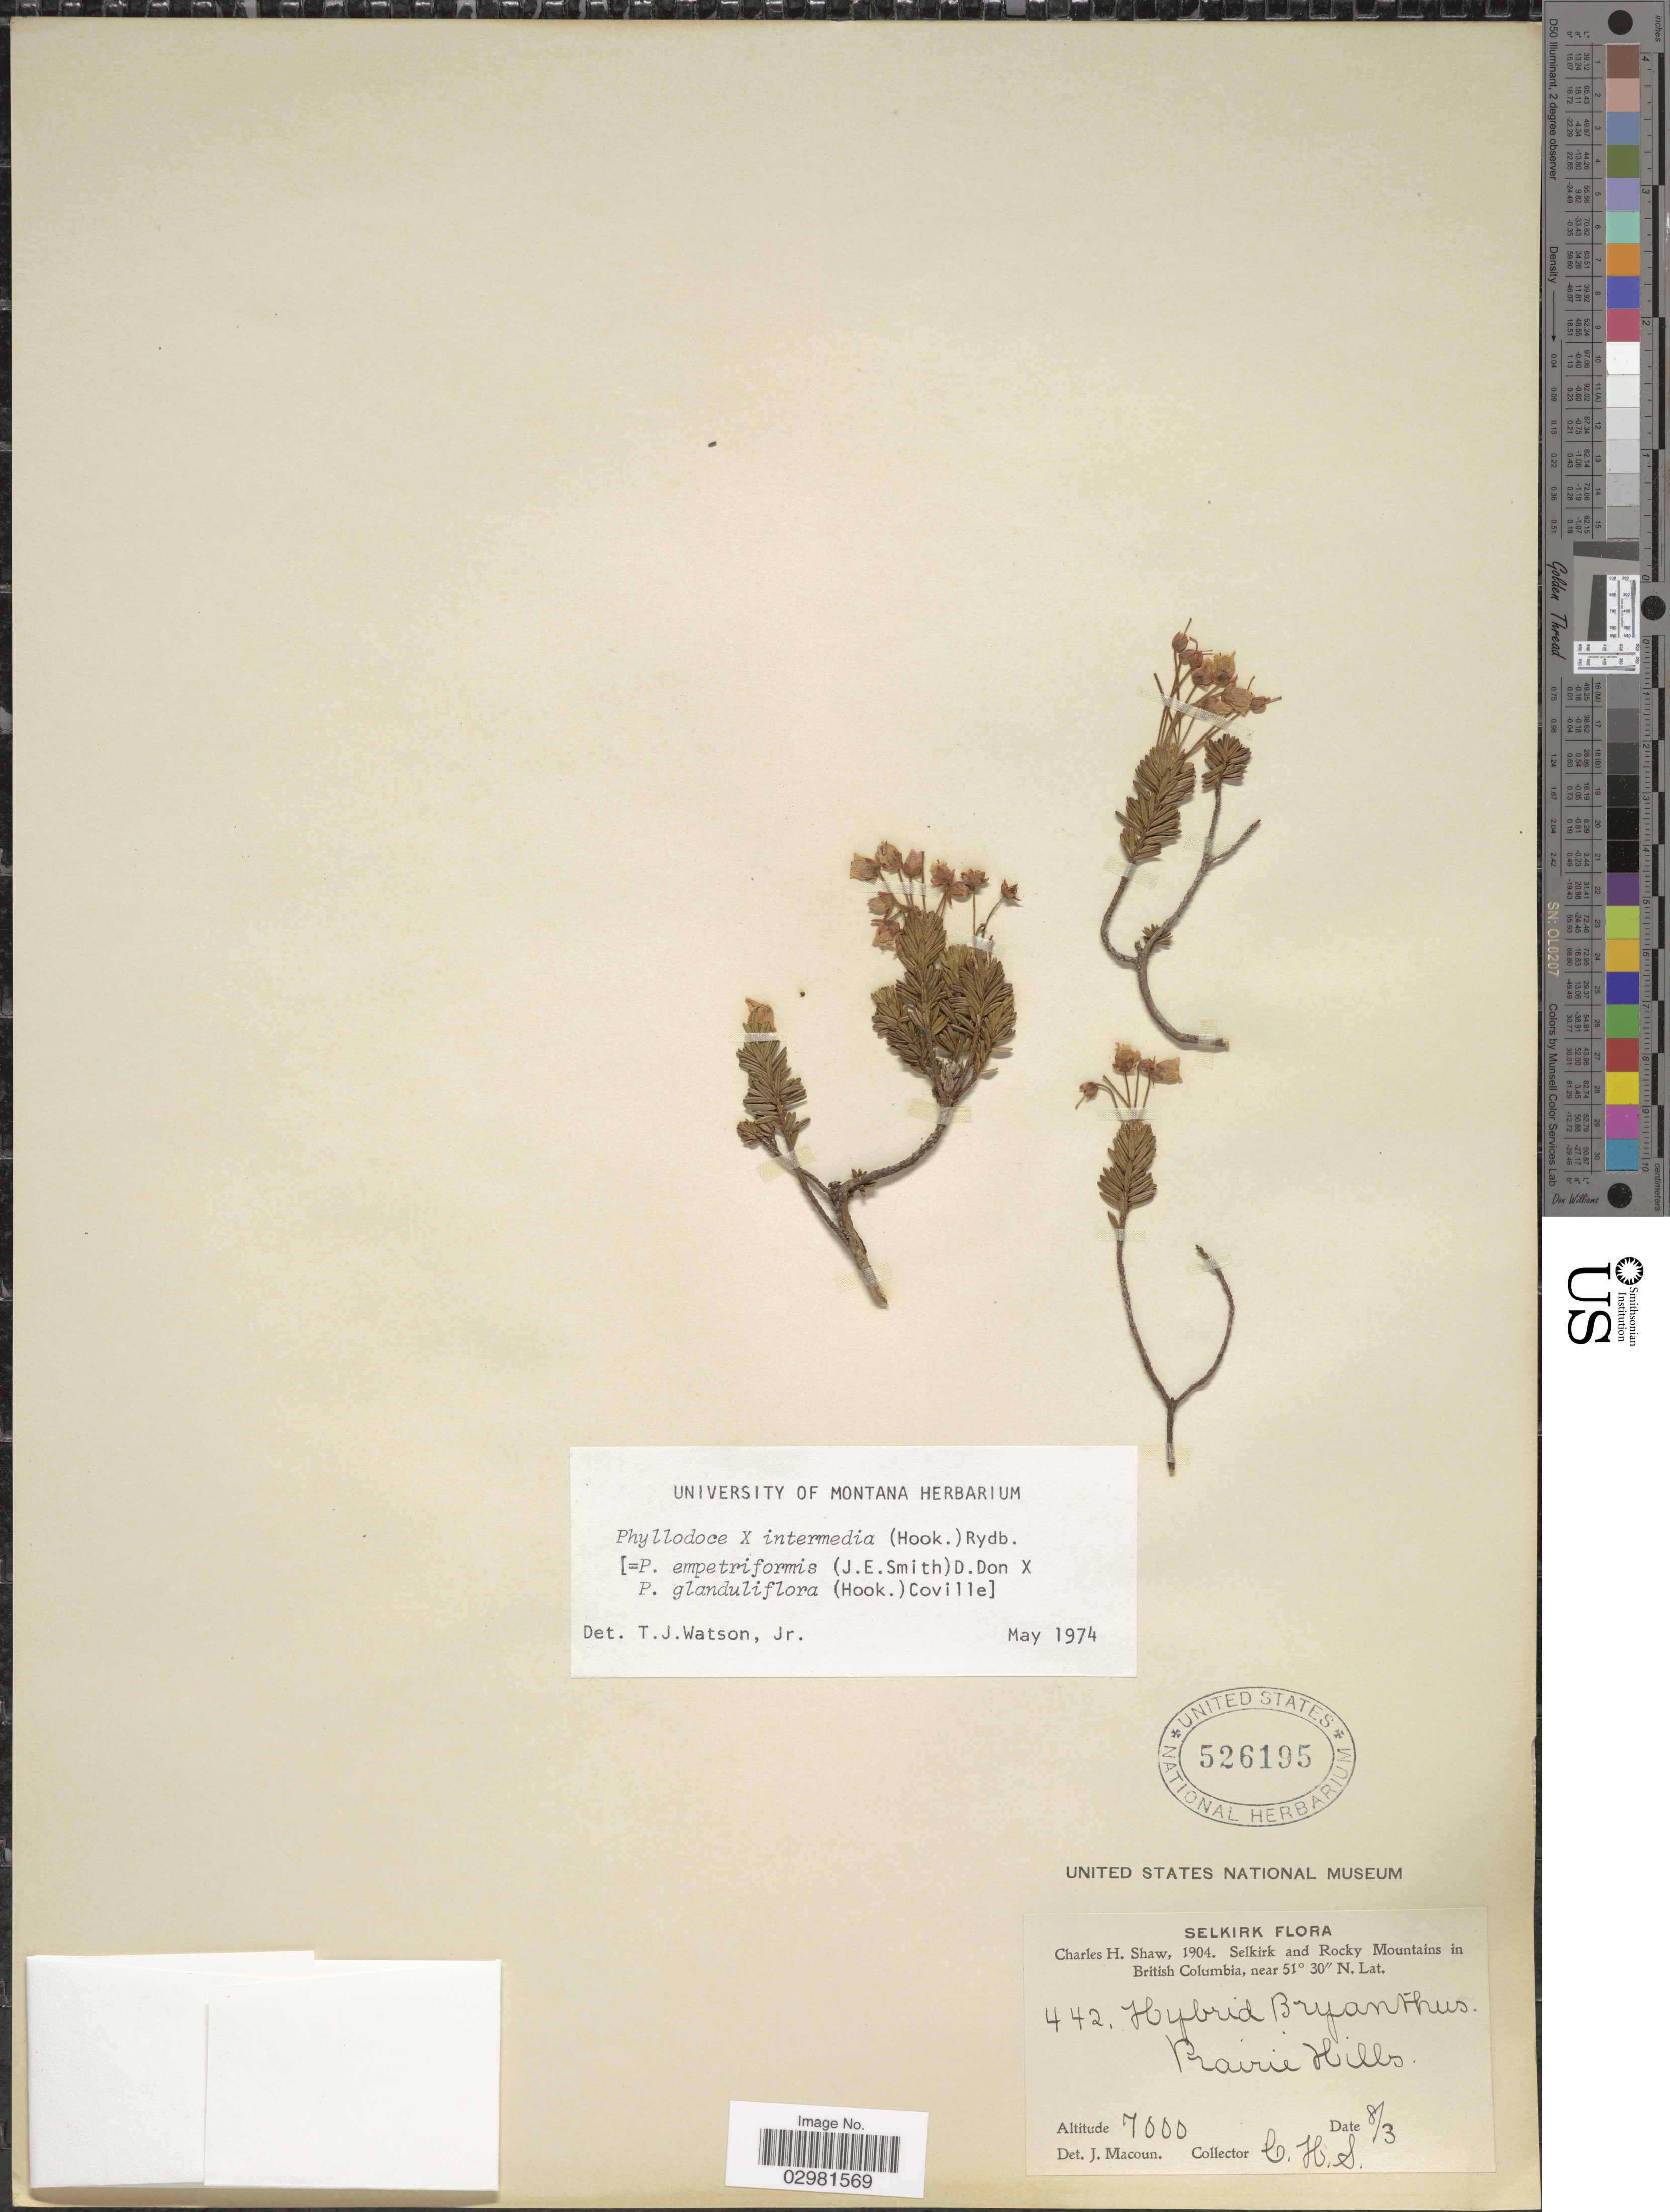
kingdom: Plantae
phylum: Tracheophyta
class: Magnoliopsida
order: Ericales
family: Ericaceae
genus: Phyllodoce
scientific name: Phyllodoce intermedia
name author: (Hook.) Rydb.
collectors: C. H. Shaw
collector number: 442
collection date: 1904-03-08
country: Canada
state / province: British Columbia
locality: Selkirk and Rocky Mountains, Prairie Hills.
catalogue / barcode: US 526195